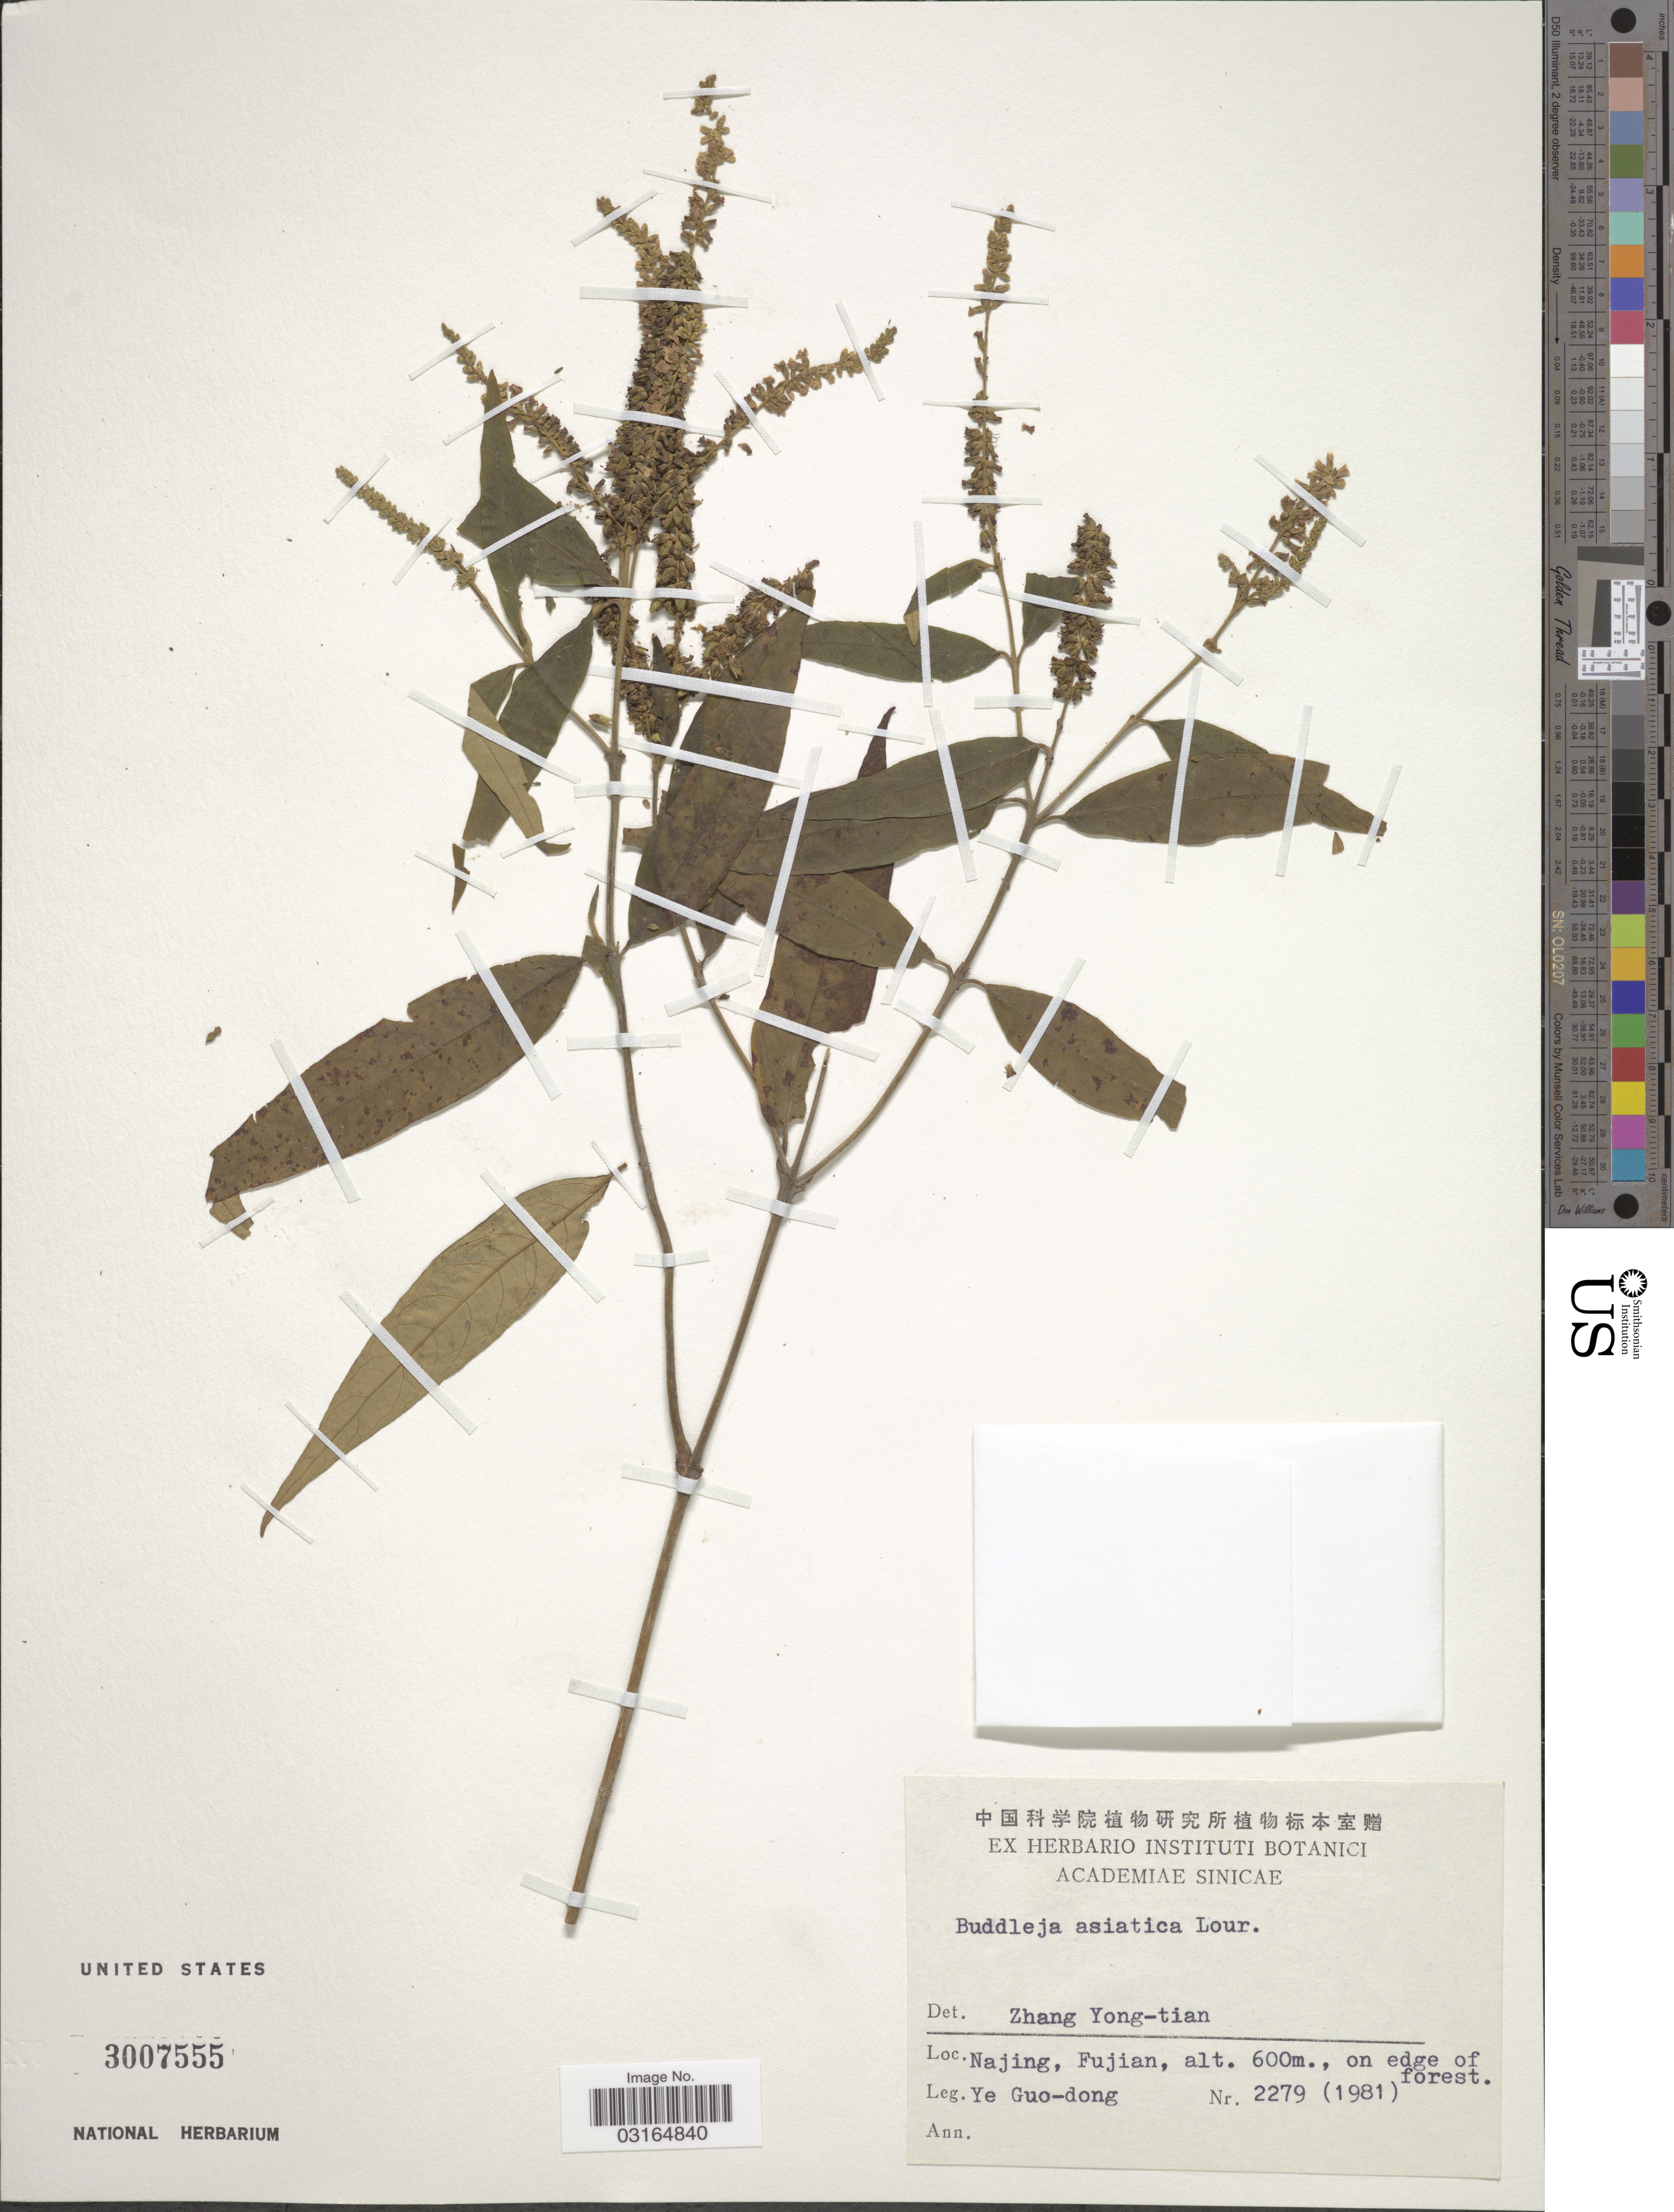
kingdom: Plantae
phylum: Tracheophyta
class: Magnoliopsida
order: Lamiales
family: Scrophulariaceae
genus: Buddleja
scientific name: Buddleja asiatica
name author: Lour.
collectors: Y. Guo-dong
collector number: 2279 (1981)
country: China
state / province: Fujian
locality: Najing, Fujian.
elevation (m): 600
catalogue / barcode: US 3007555